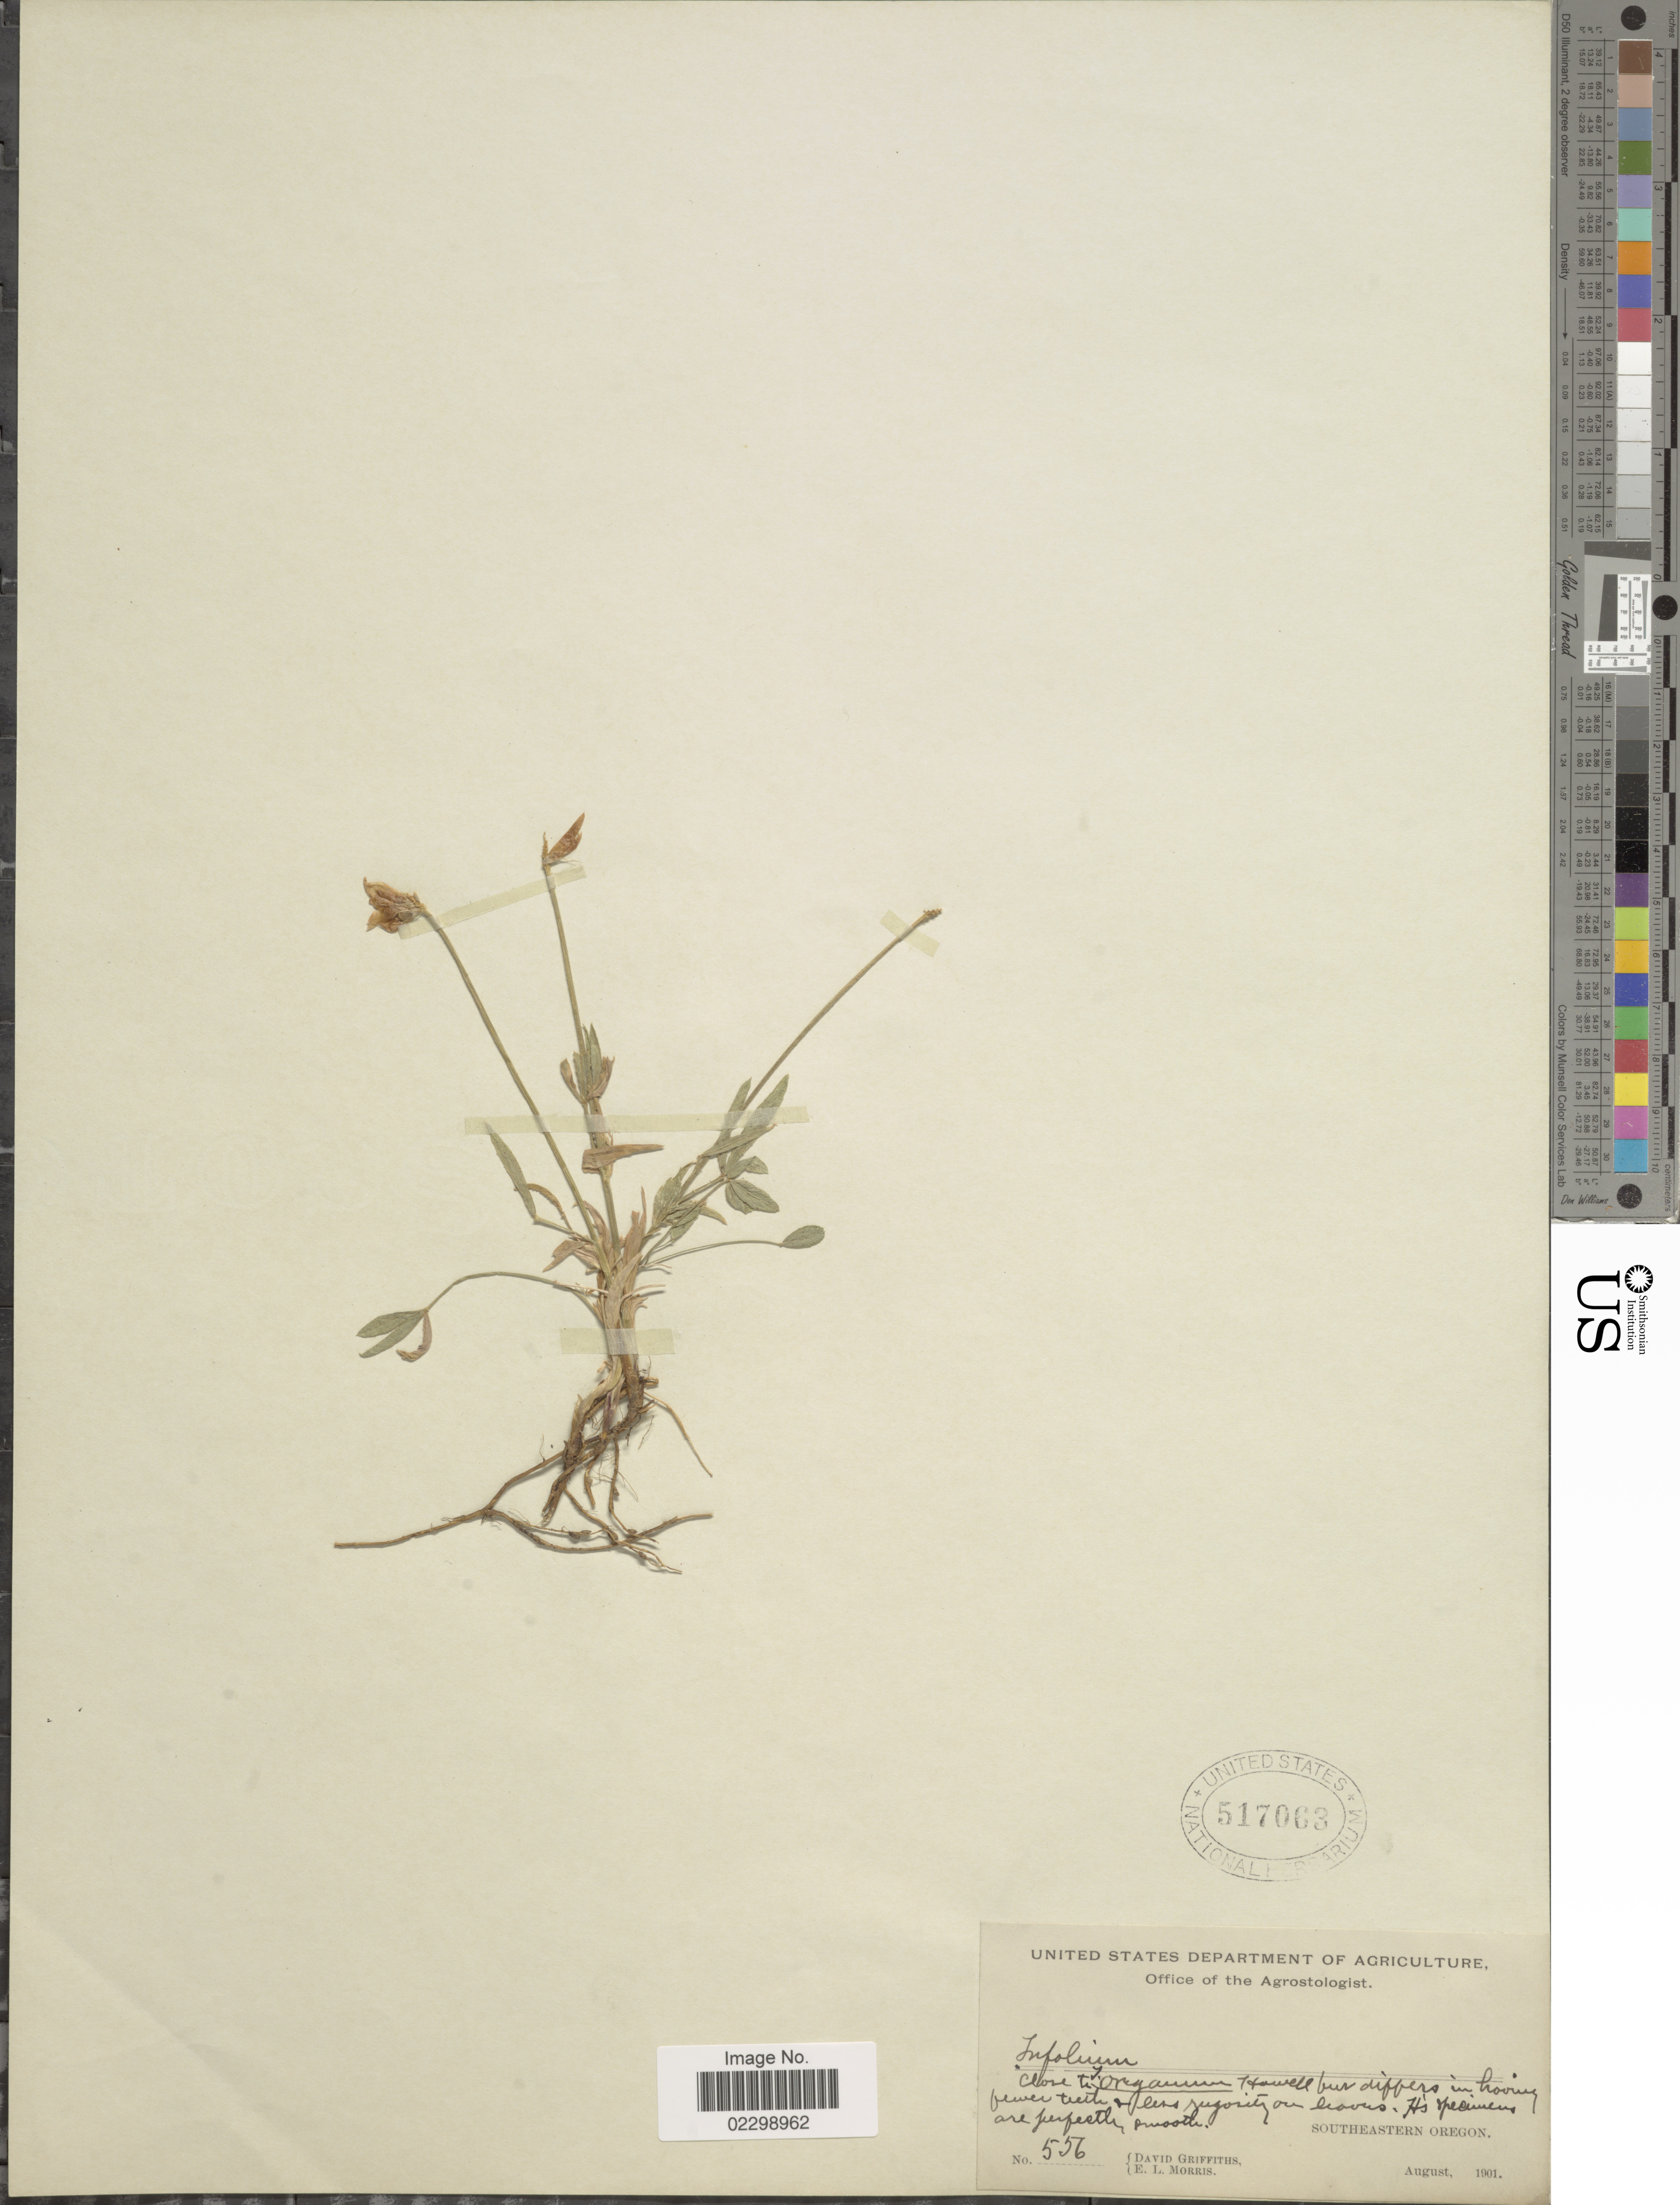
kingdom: Plantae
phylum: Tracheophyta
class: Magnoliopsida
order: Fabales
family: Fabaceae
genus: Trifolium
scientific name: Trifolium strictum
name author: L.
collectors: D. Griffiths & E. Morris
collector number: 556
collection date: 1901-08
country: United States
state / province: Oregon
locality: Southeastern Oregon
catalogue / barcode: US 517063